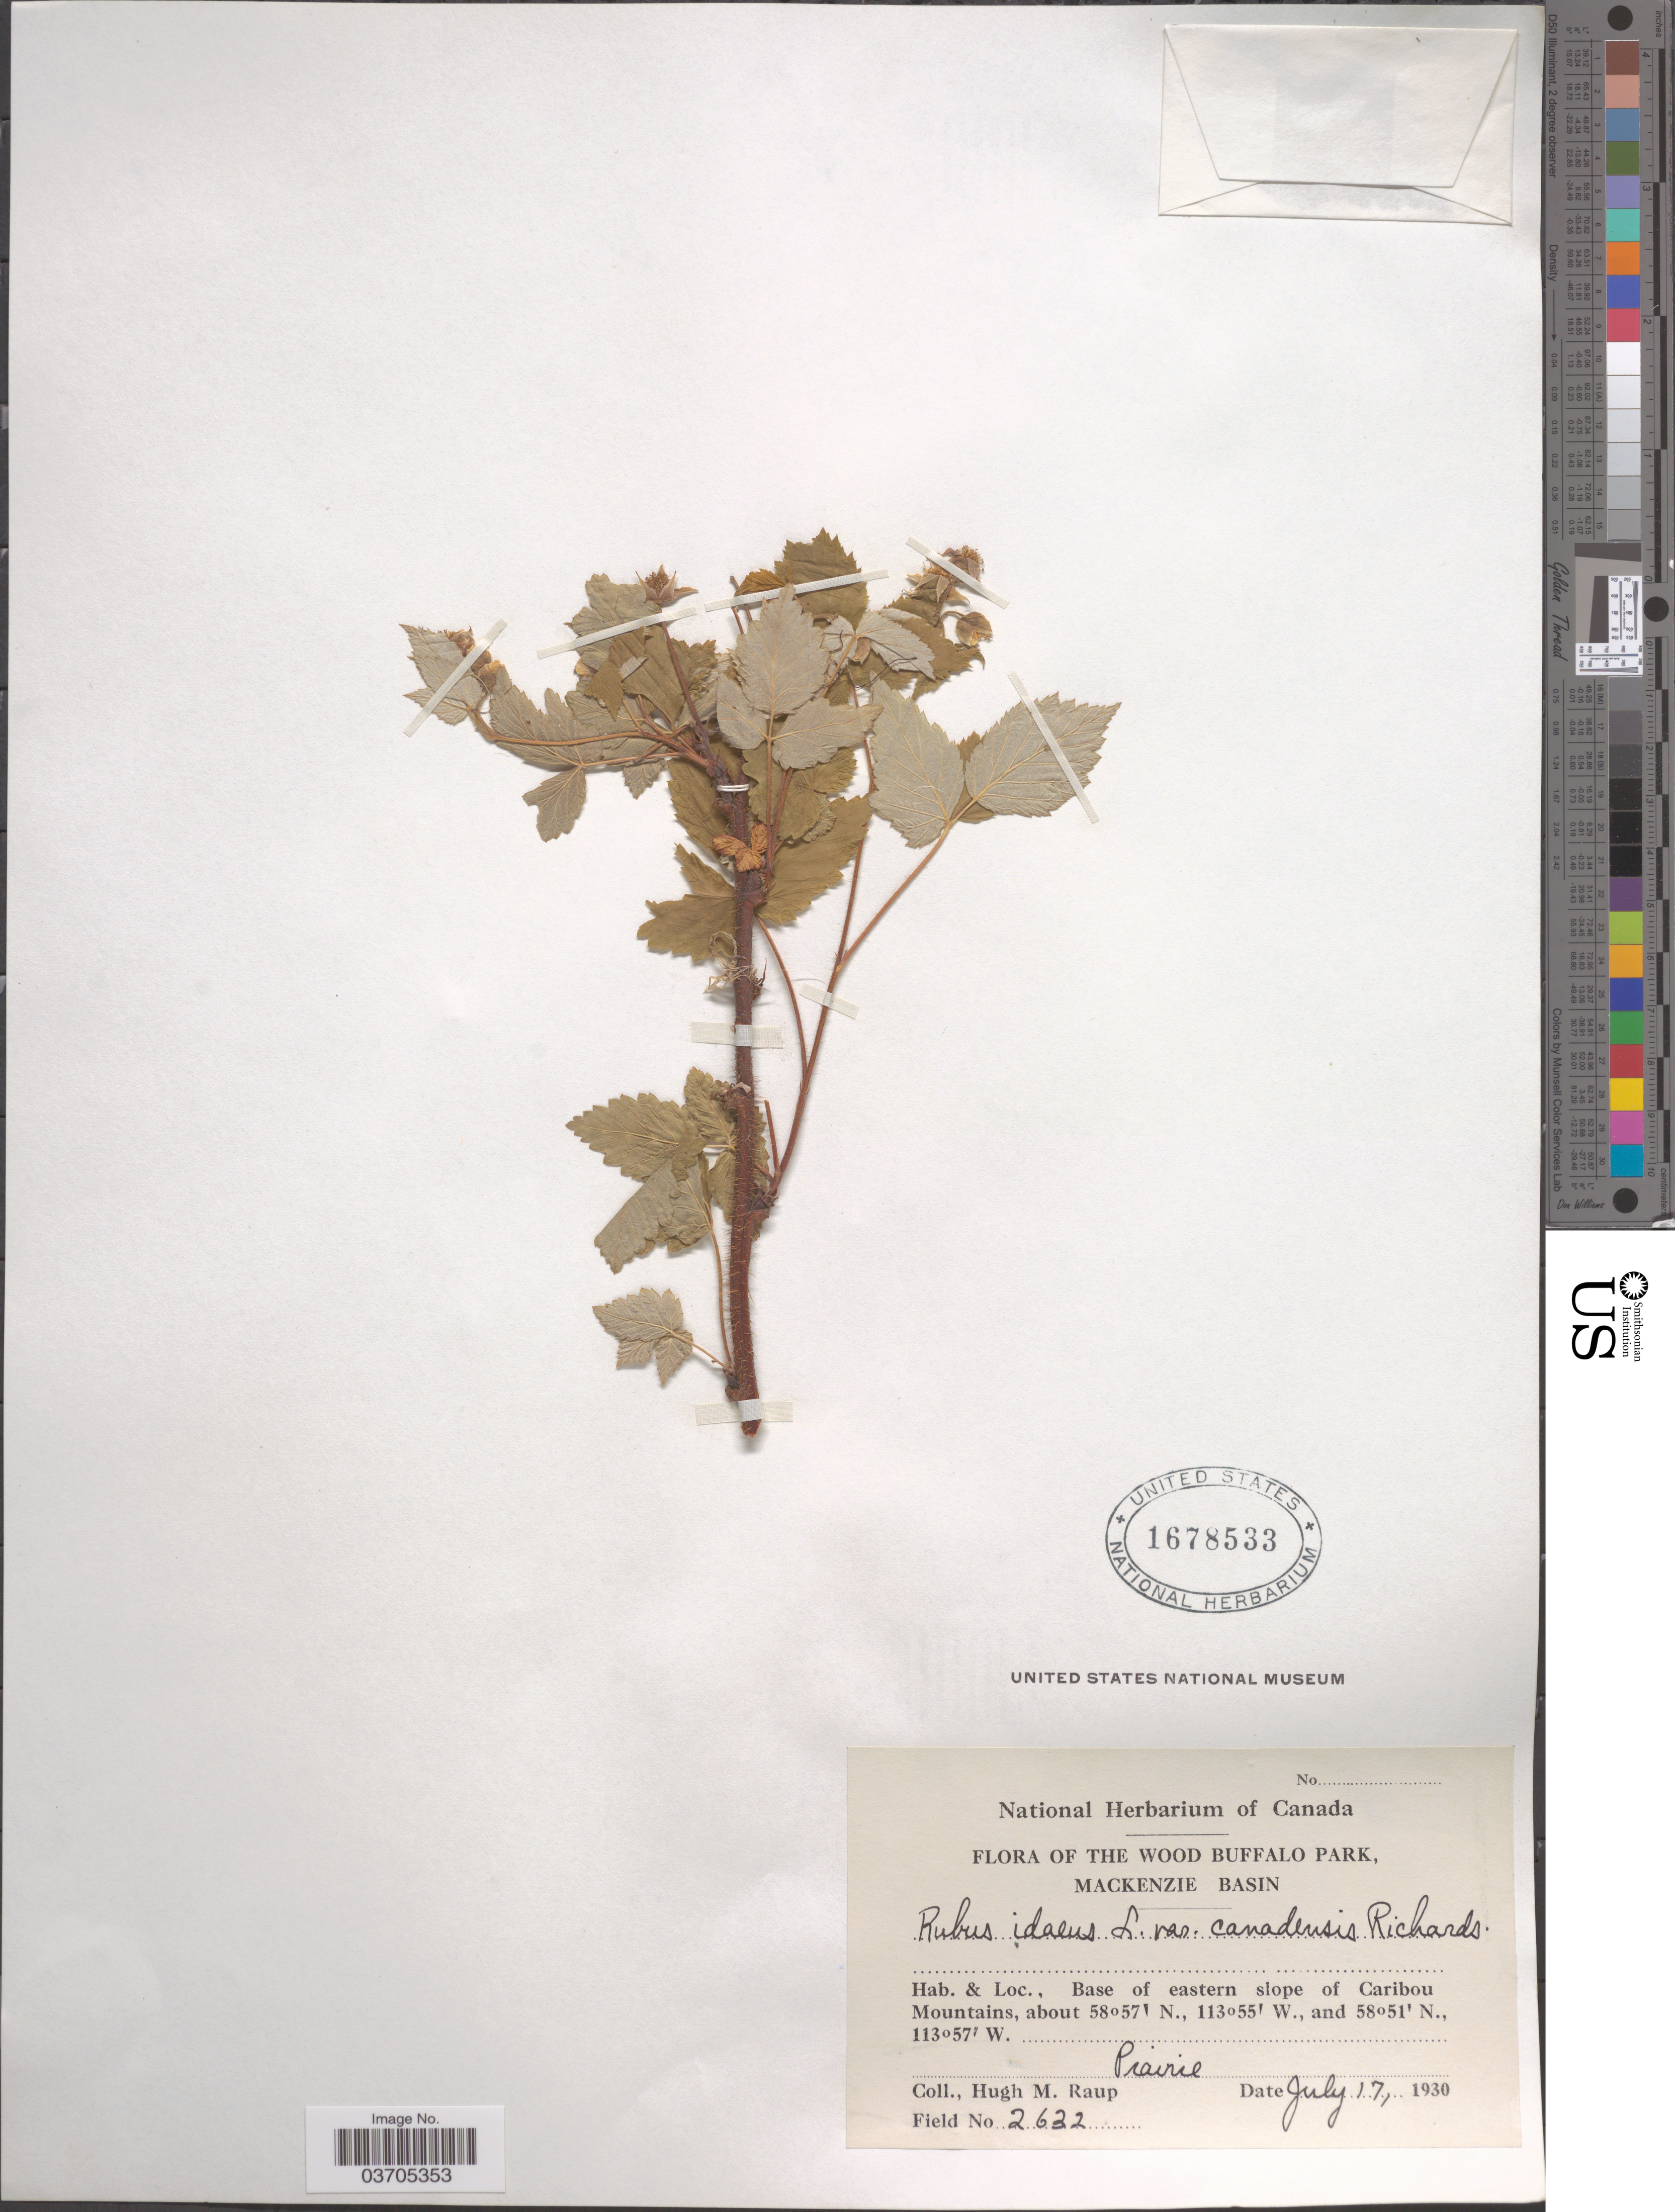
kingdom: Plantae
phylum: Tracheophyta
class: Magnoliopsida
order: Rosales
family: Rosaceae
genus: Rubus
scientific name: Rubus idaeus var. canadensis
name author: Richardson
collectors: H. Raup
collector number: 2632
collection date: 1930-07-17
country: Canada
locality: The Wood Buffalo Park, Mackenzie Basin. Base of eastern slope of Caribou Mountains.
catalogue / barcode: US 1678533